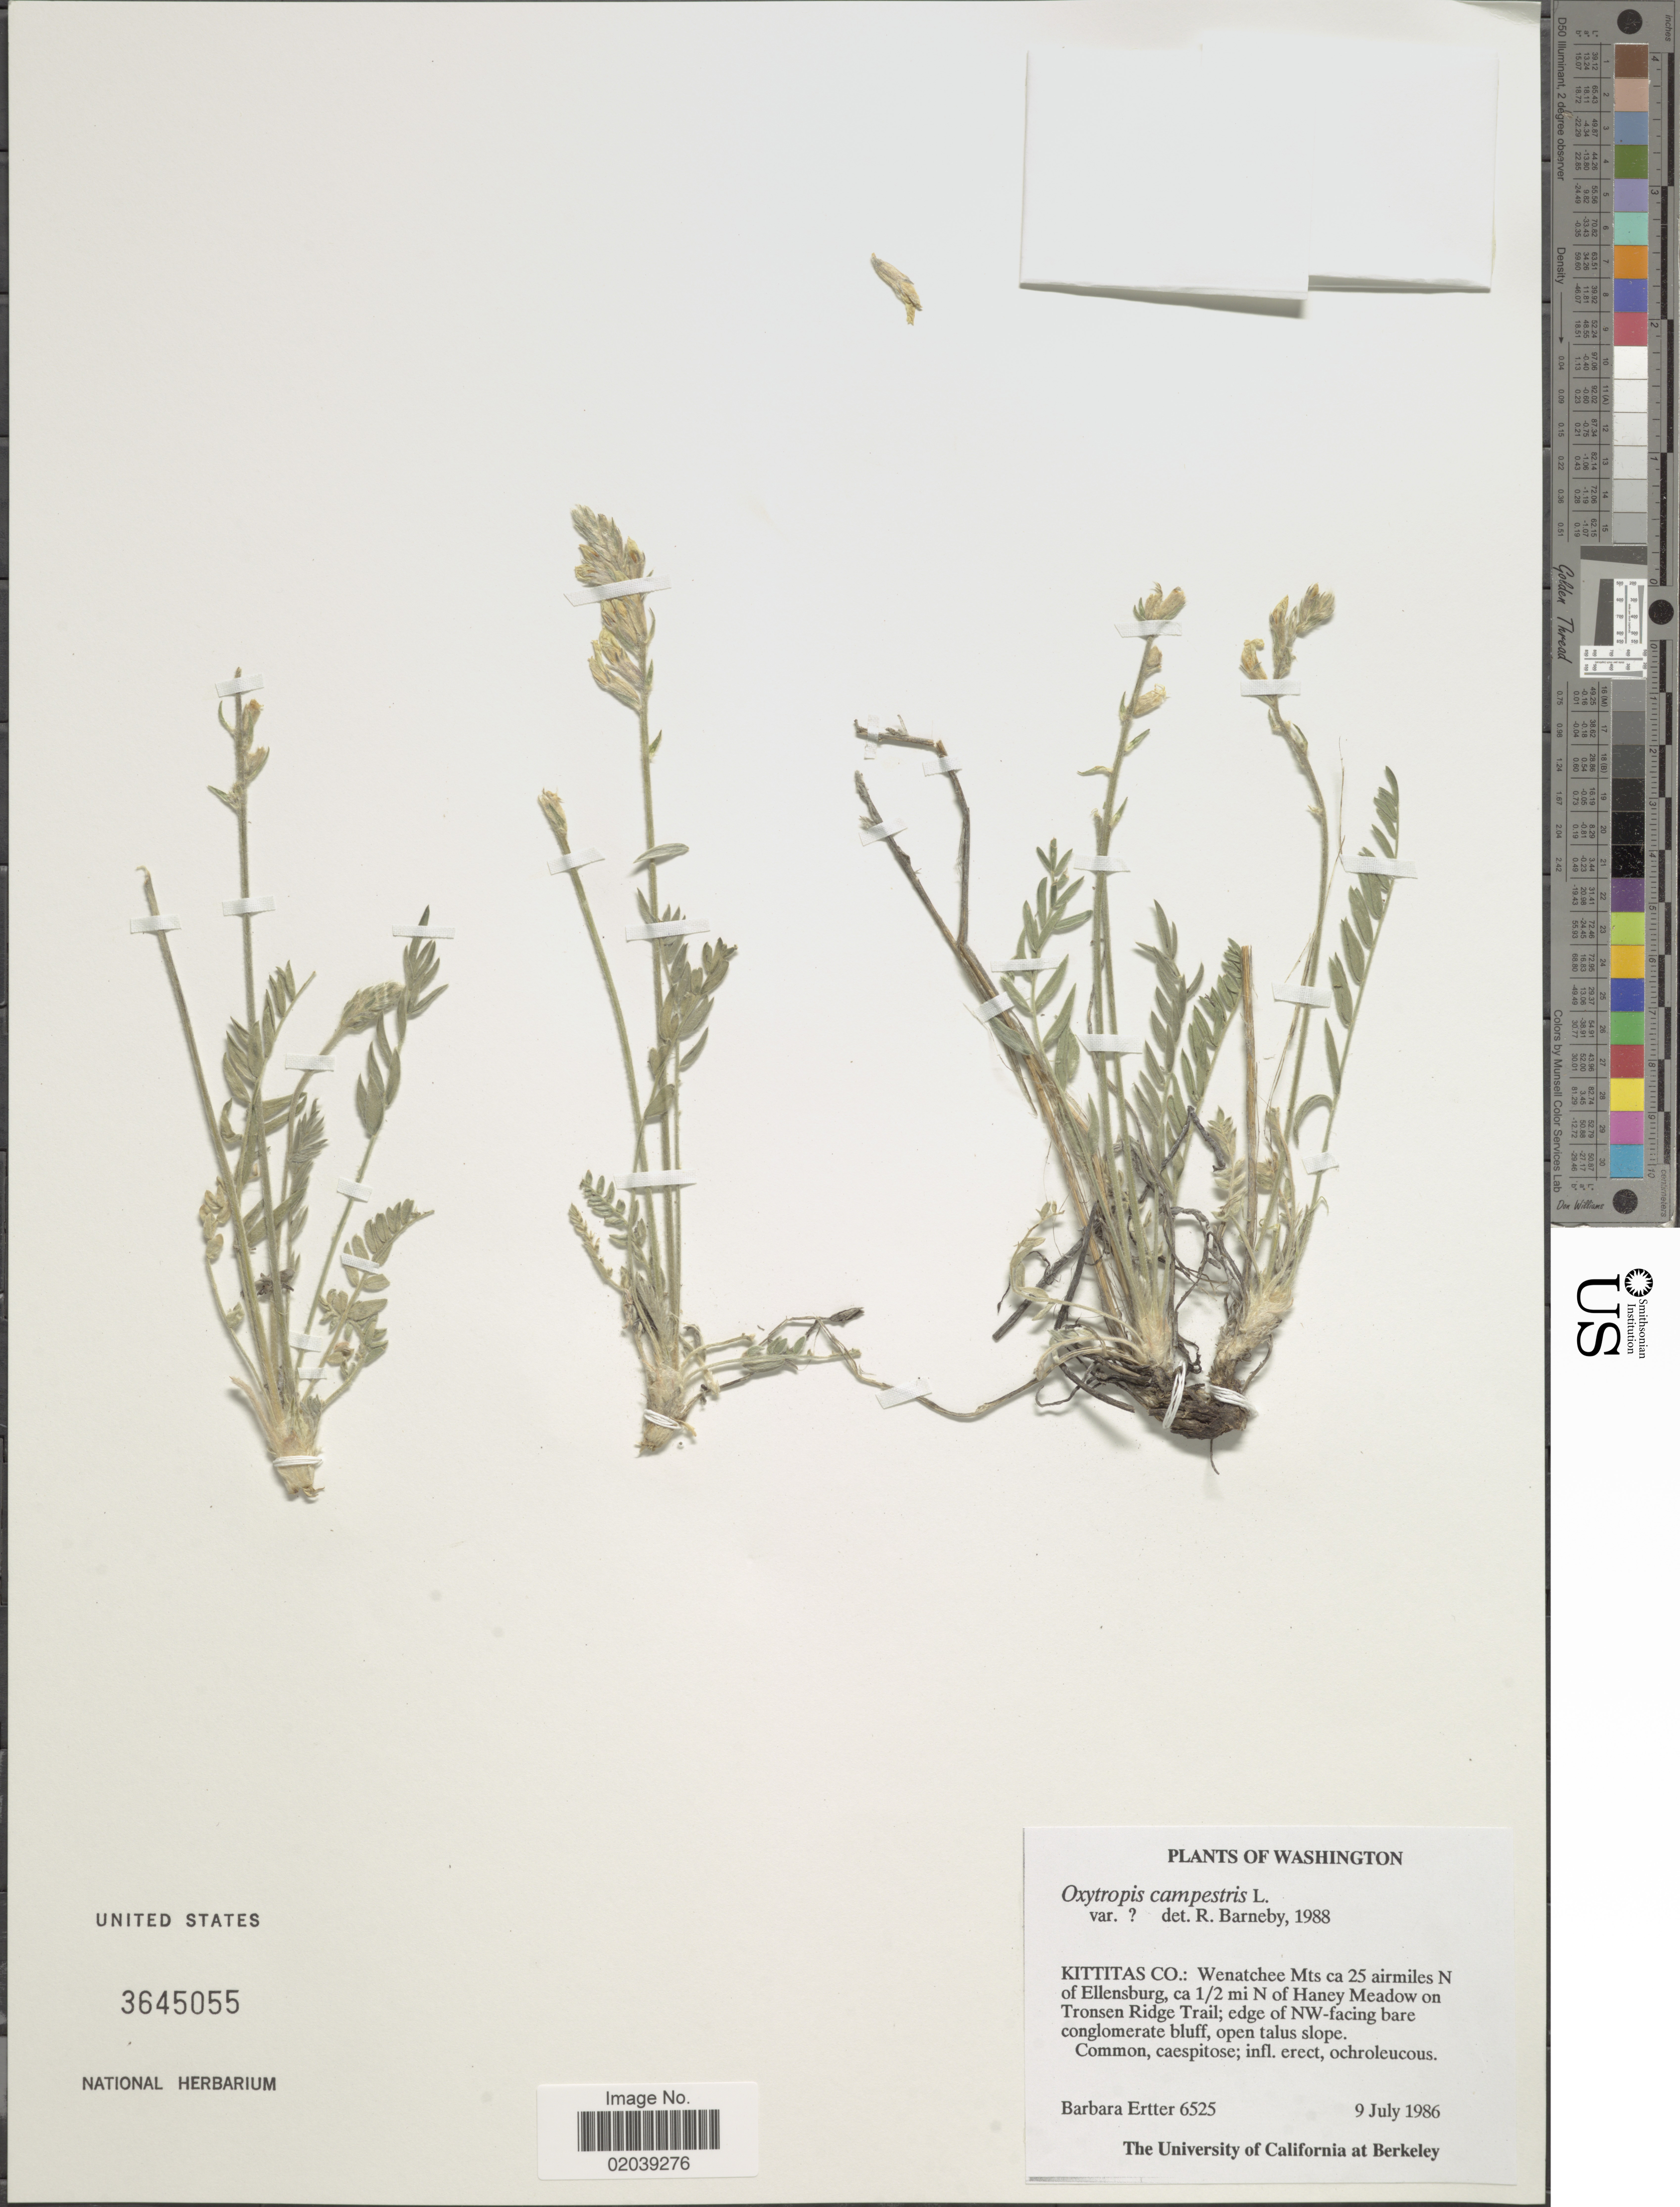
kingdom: Plantae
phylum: Tracheophyta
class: Magnoliopsida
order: Fabales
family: Fabaceae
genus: Oxytropis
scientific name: Oxytropis campestris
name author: (L.) DC.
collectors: B. Ertter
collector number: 6525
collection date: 1986-07-09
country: United States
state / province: Washington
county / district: Kittitas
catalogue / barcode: US 3645055